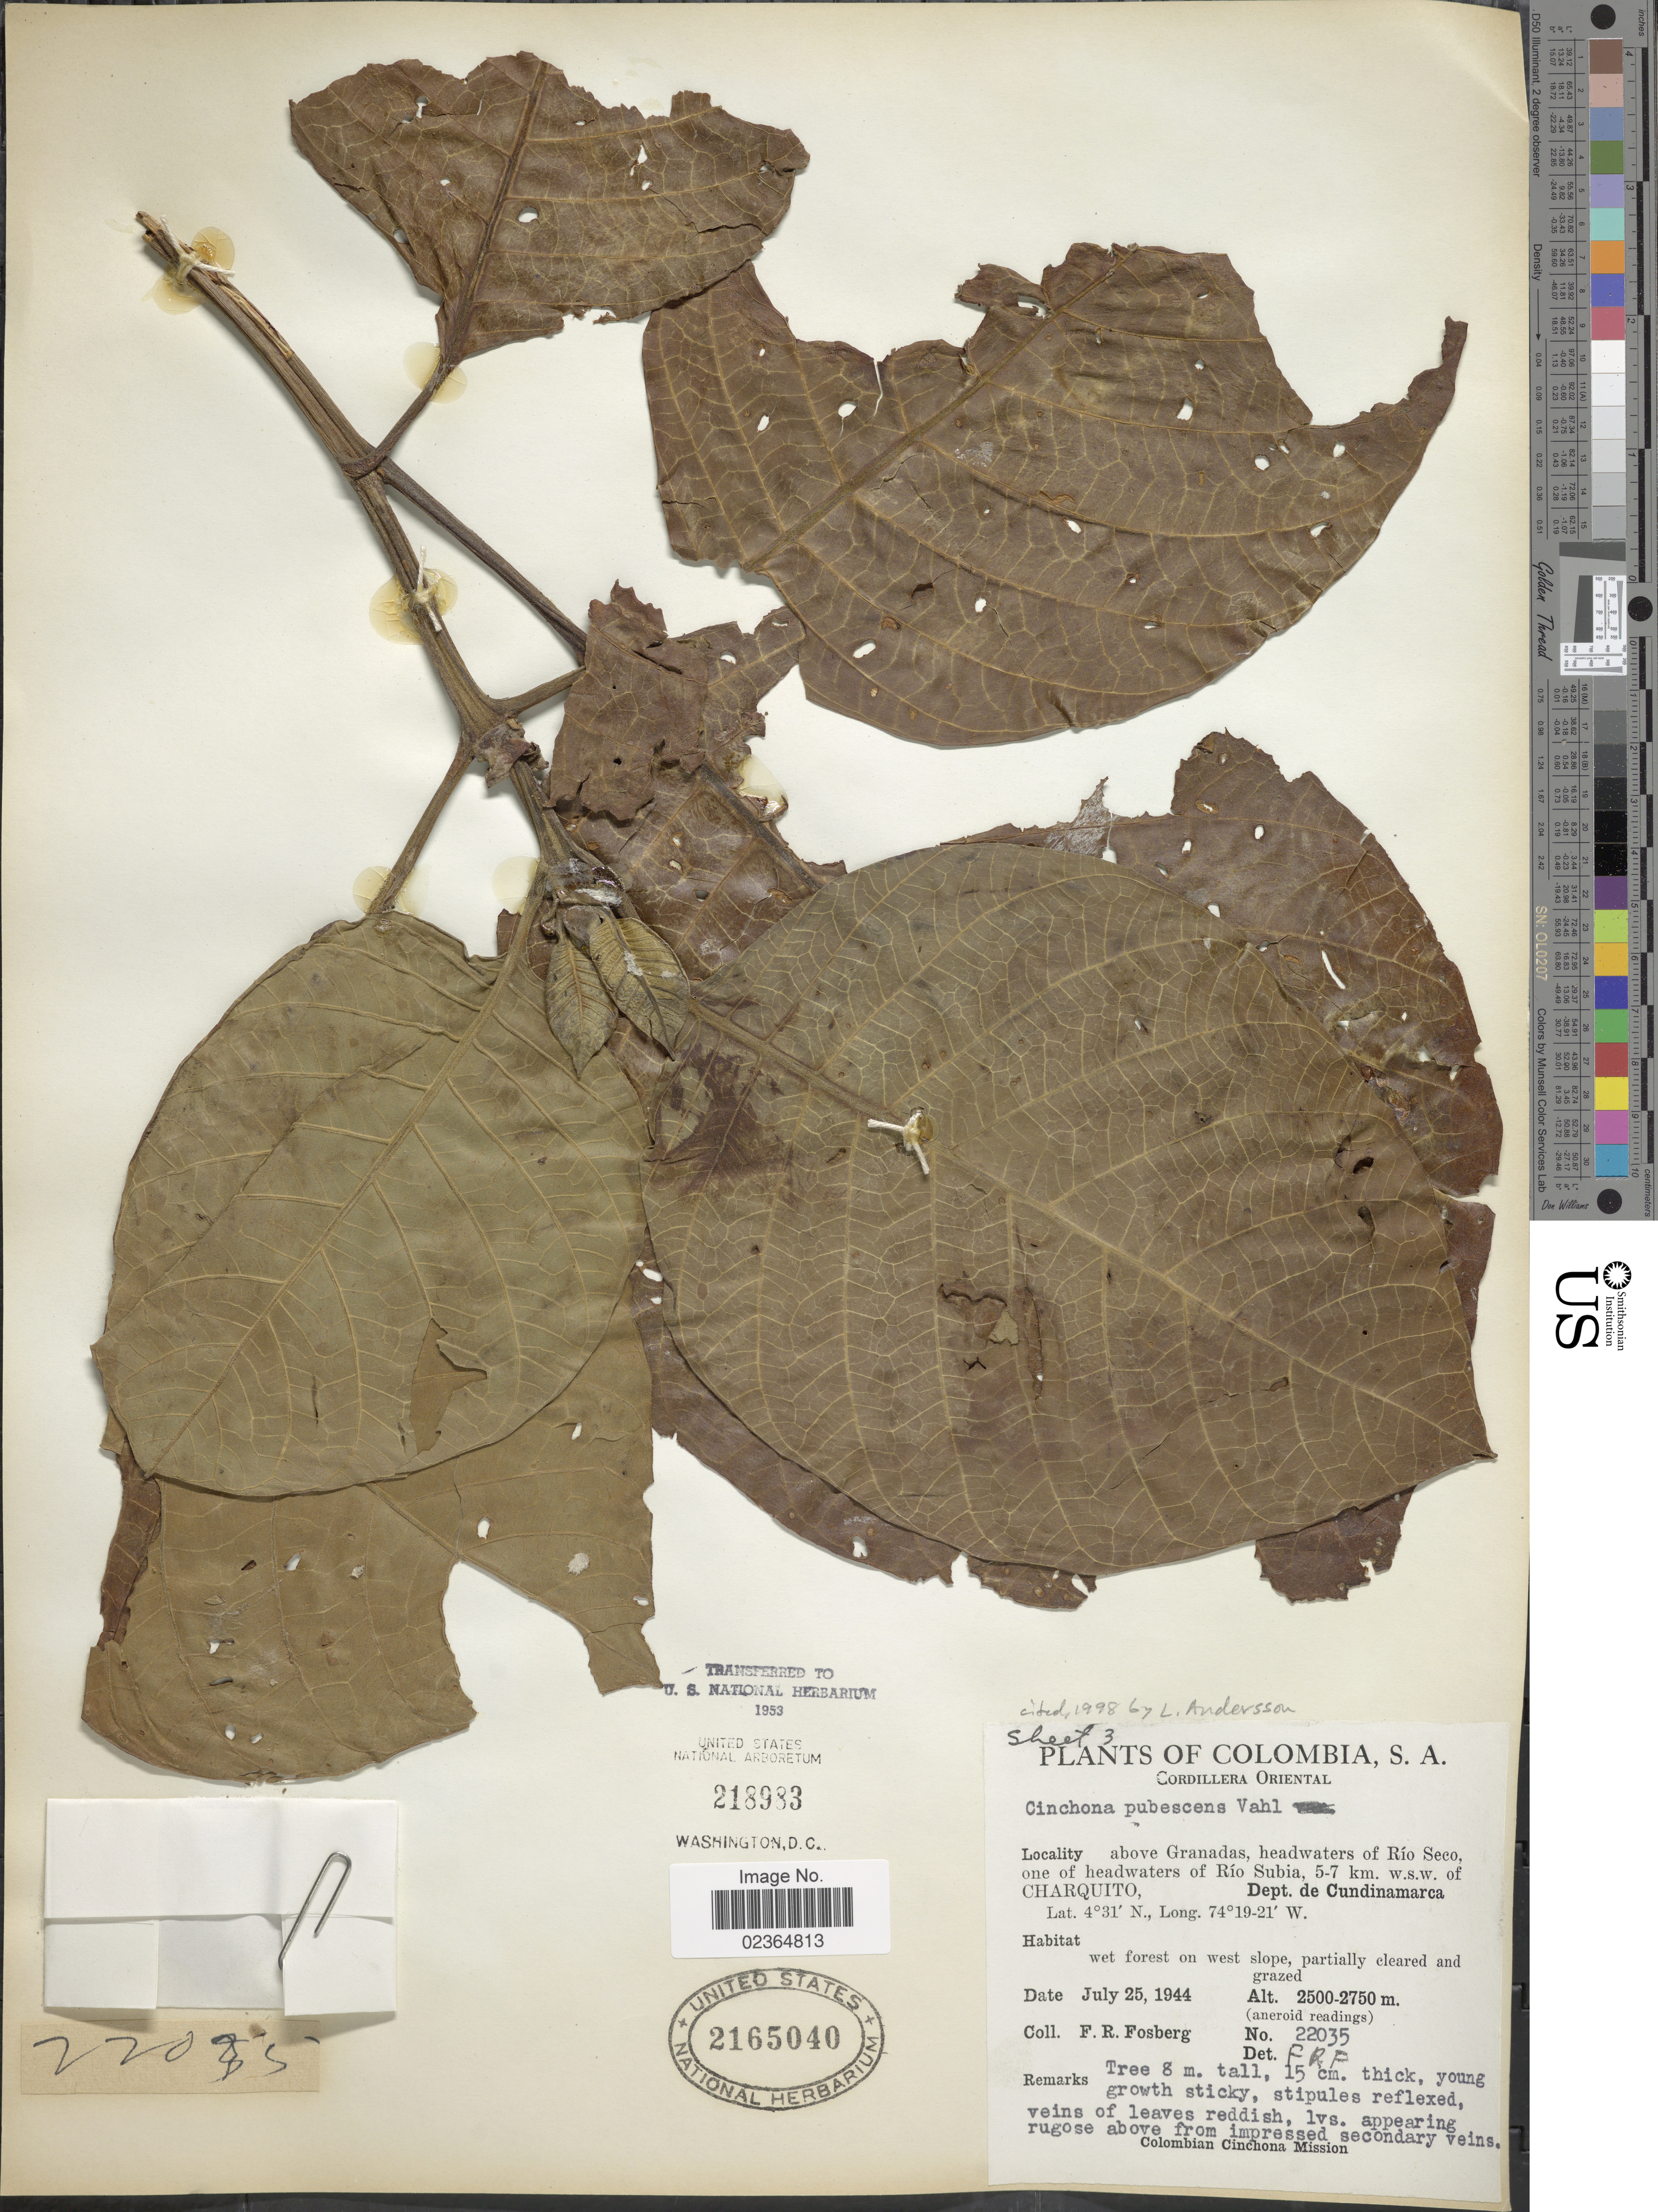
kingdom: Plantae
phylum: Tracheophyta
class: Magnoliopsida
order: Gentianales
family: Rubiaceae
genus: Cinchona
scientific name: Cinchona pubescens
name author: Vahl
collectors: F. R. Fosberg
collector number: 22035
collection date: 1944-07-25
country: Colombia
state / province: Cundinamarca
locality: Cordillera Oriental. above Granadas, headwaters of Río Seco, one of headwaters of Río Subia, 5-7 km. w.s.w. of Charquito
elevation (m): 2500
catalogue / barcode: US 2165040